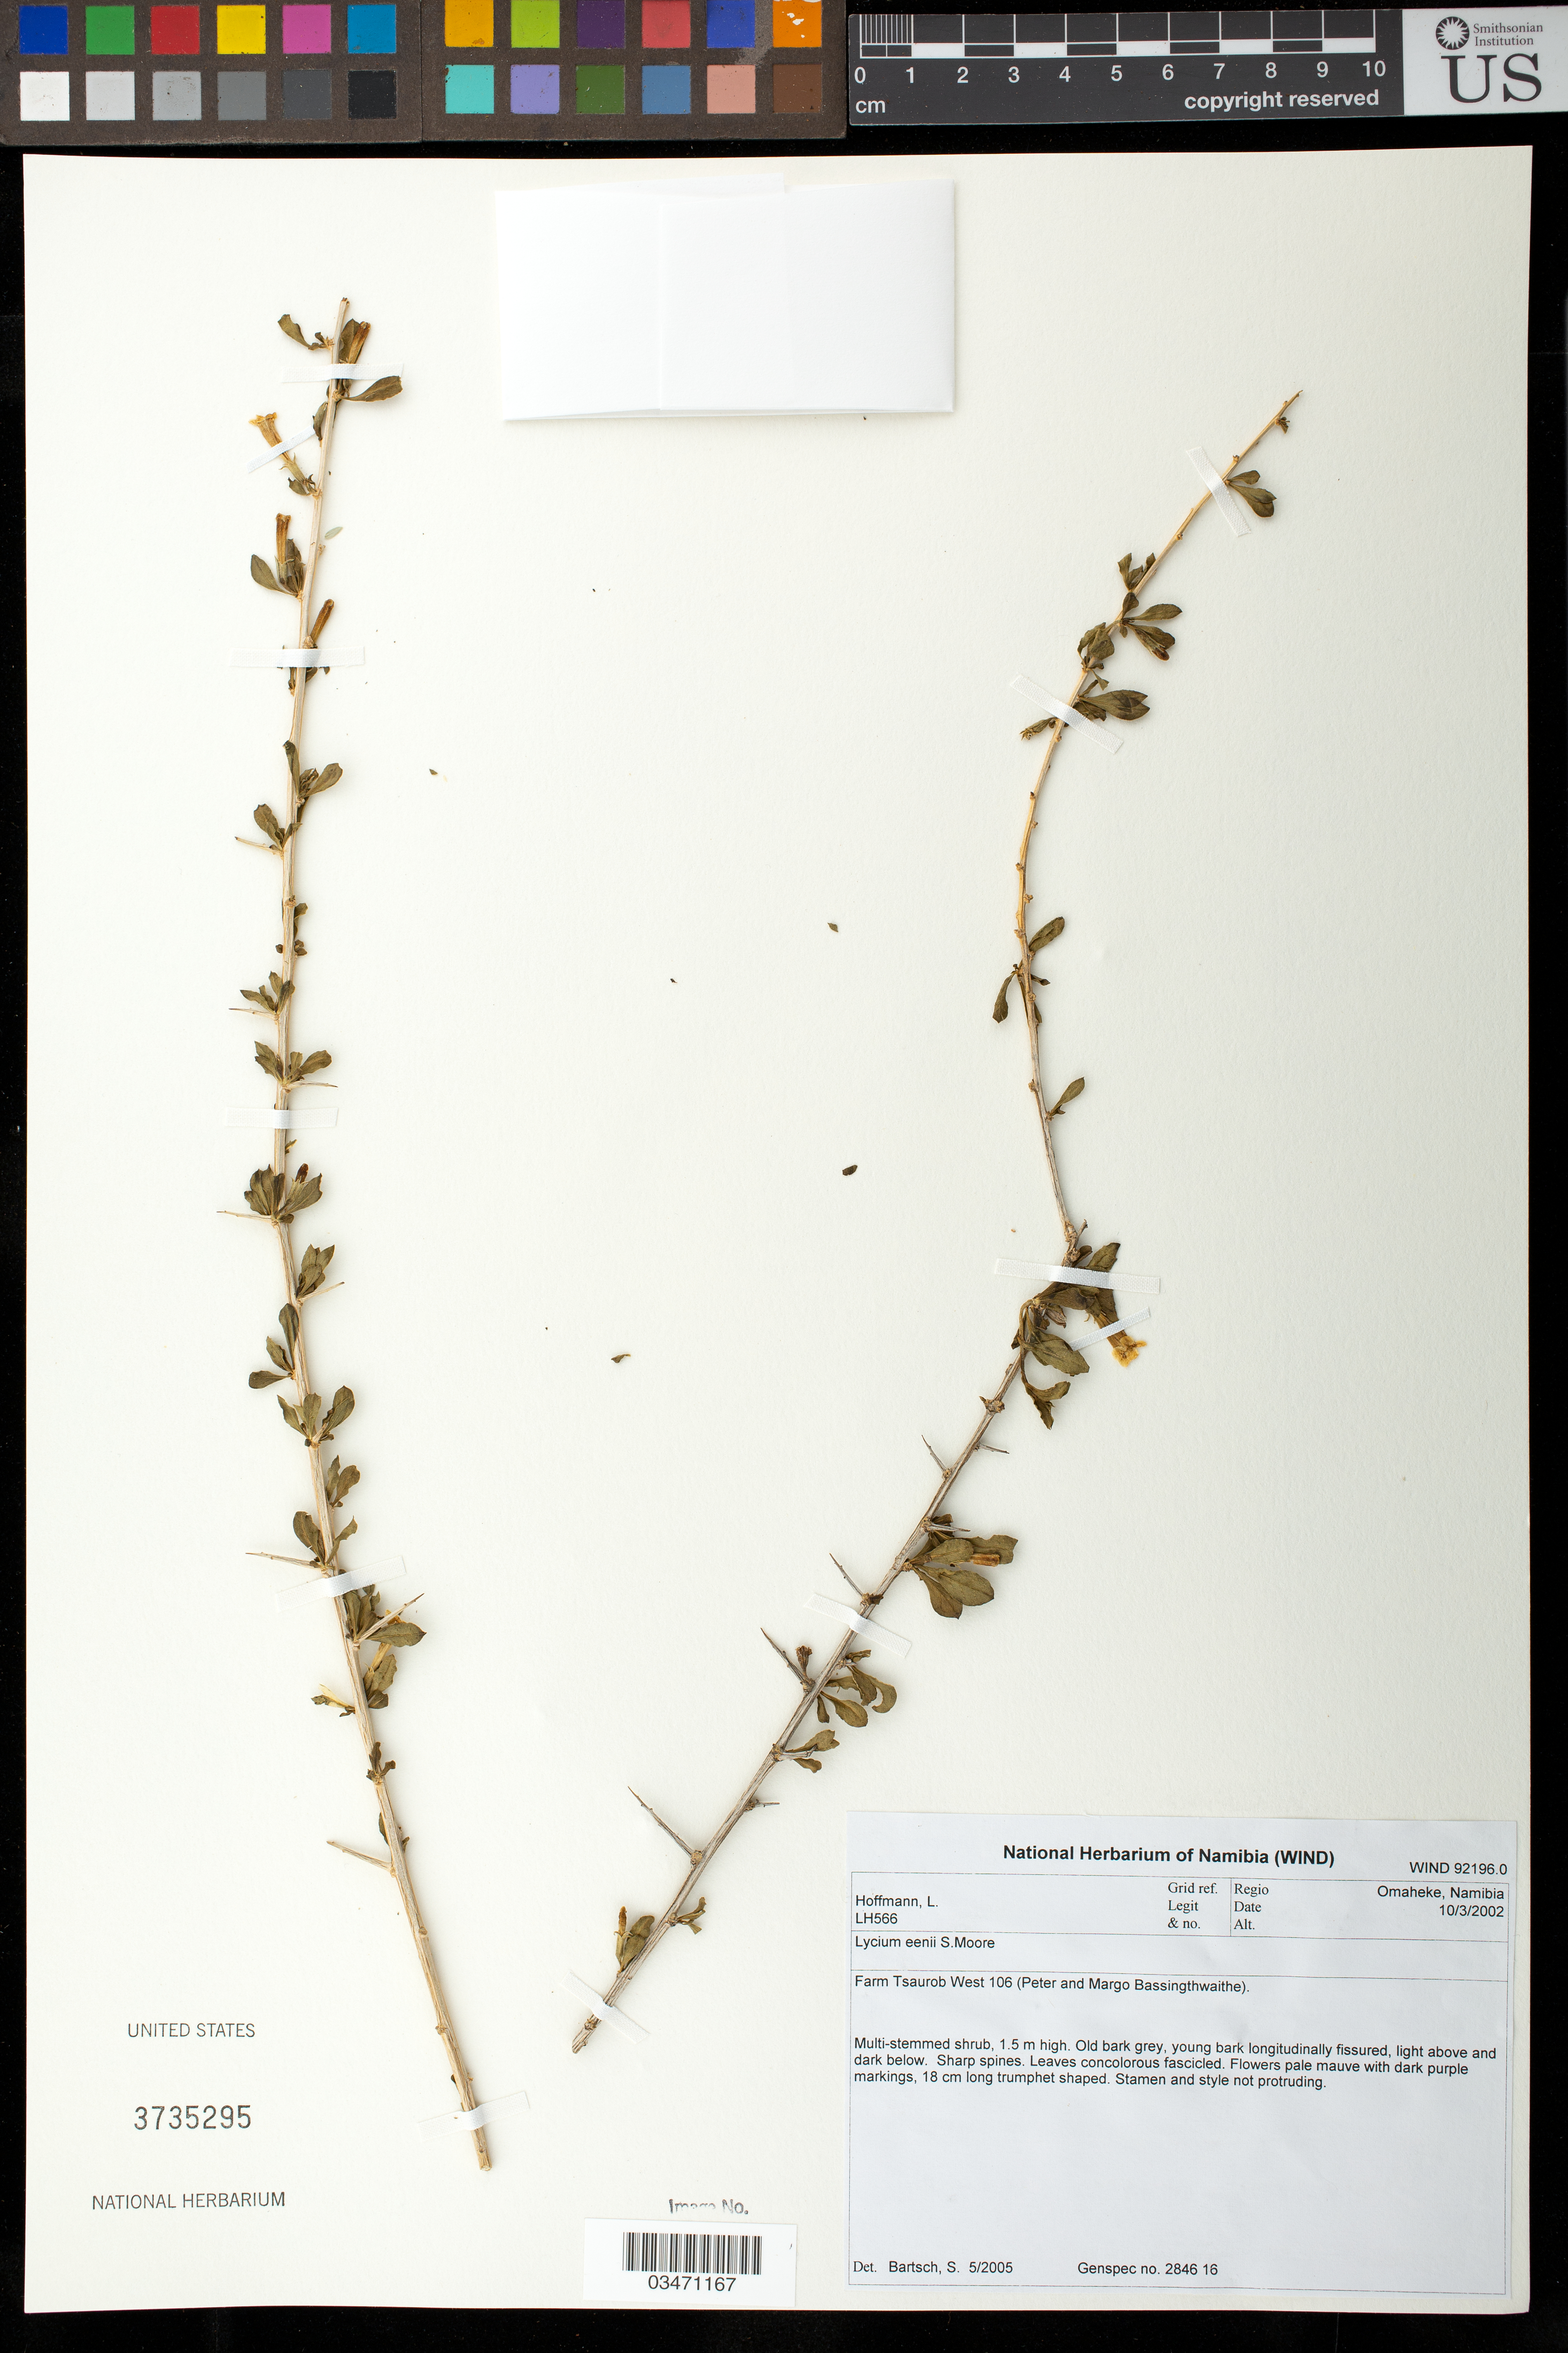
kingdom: Plantae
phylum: Tracheophyta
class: Magnoliopsida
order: Solanales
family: Solanaceae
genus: Lycium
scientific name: Lycium eenii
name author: S. Moore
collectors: L. Hoffmann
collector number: LH566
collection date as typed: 10/3/2002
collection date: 2002-03-10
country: Namibia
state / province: Omaheke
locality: Farm Tsaurob West 106 (Peter and Margo Bassingthwaithe)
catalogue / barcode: US 3735295